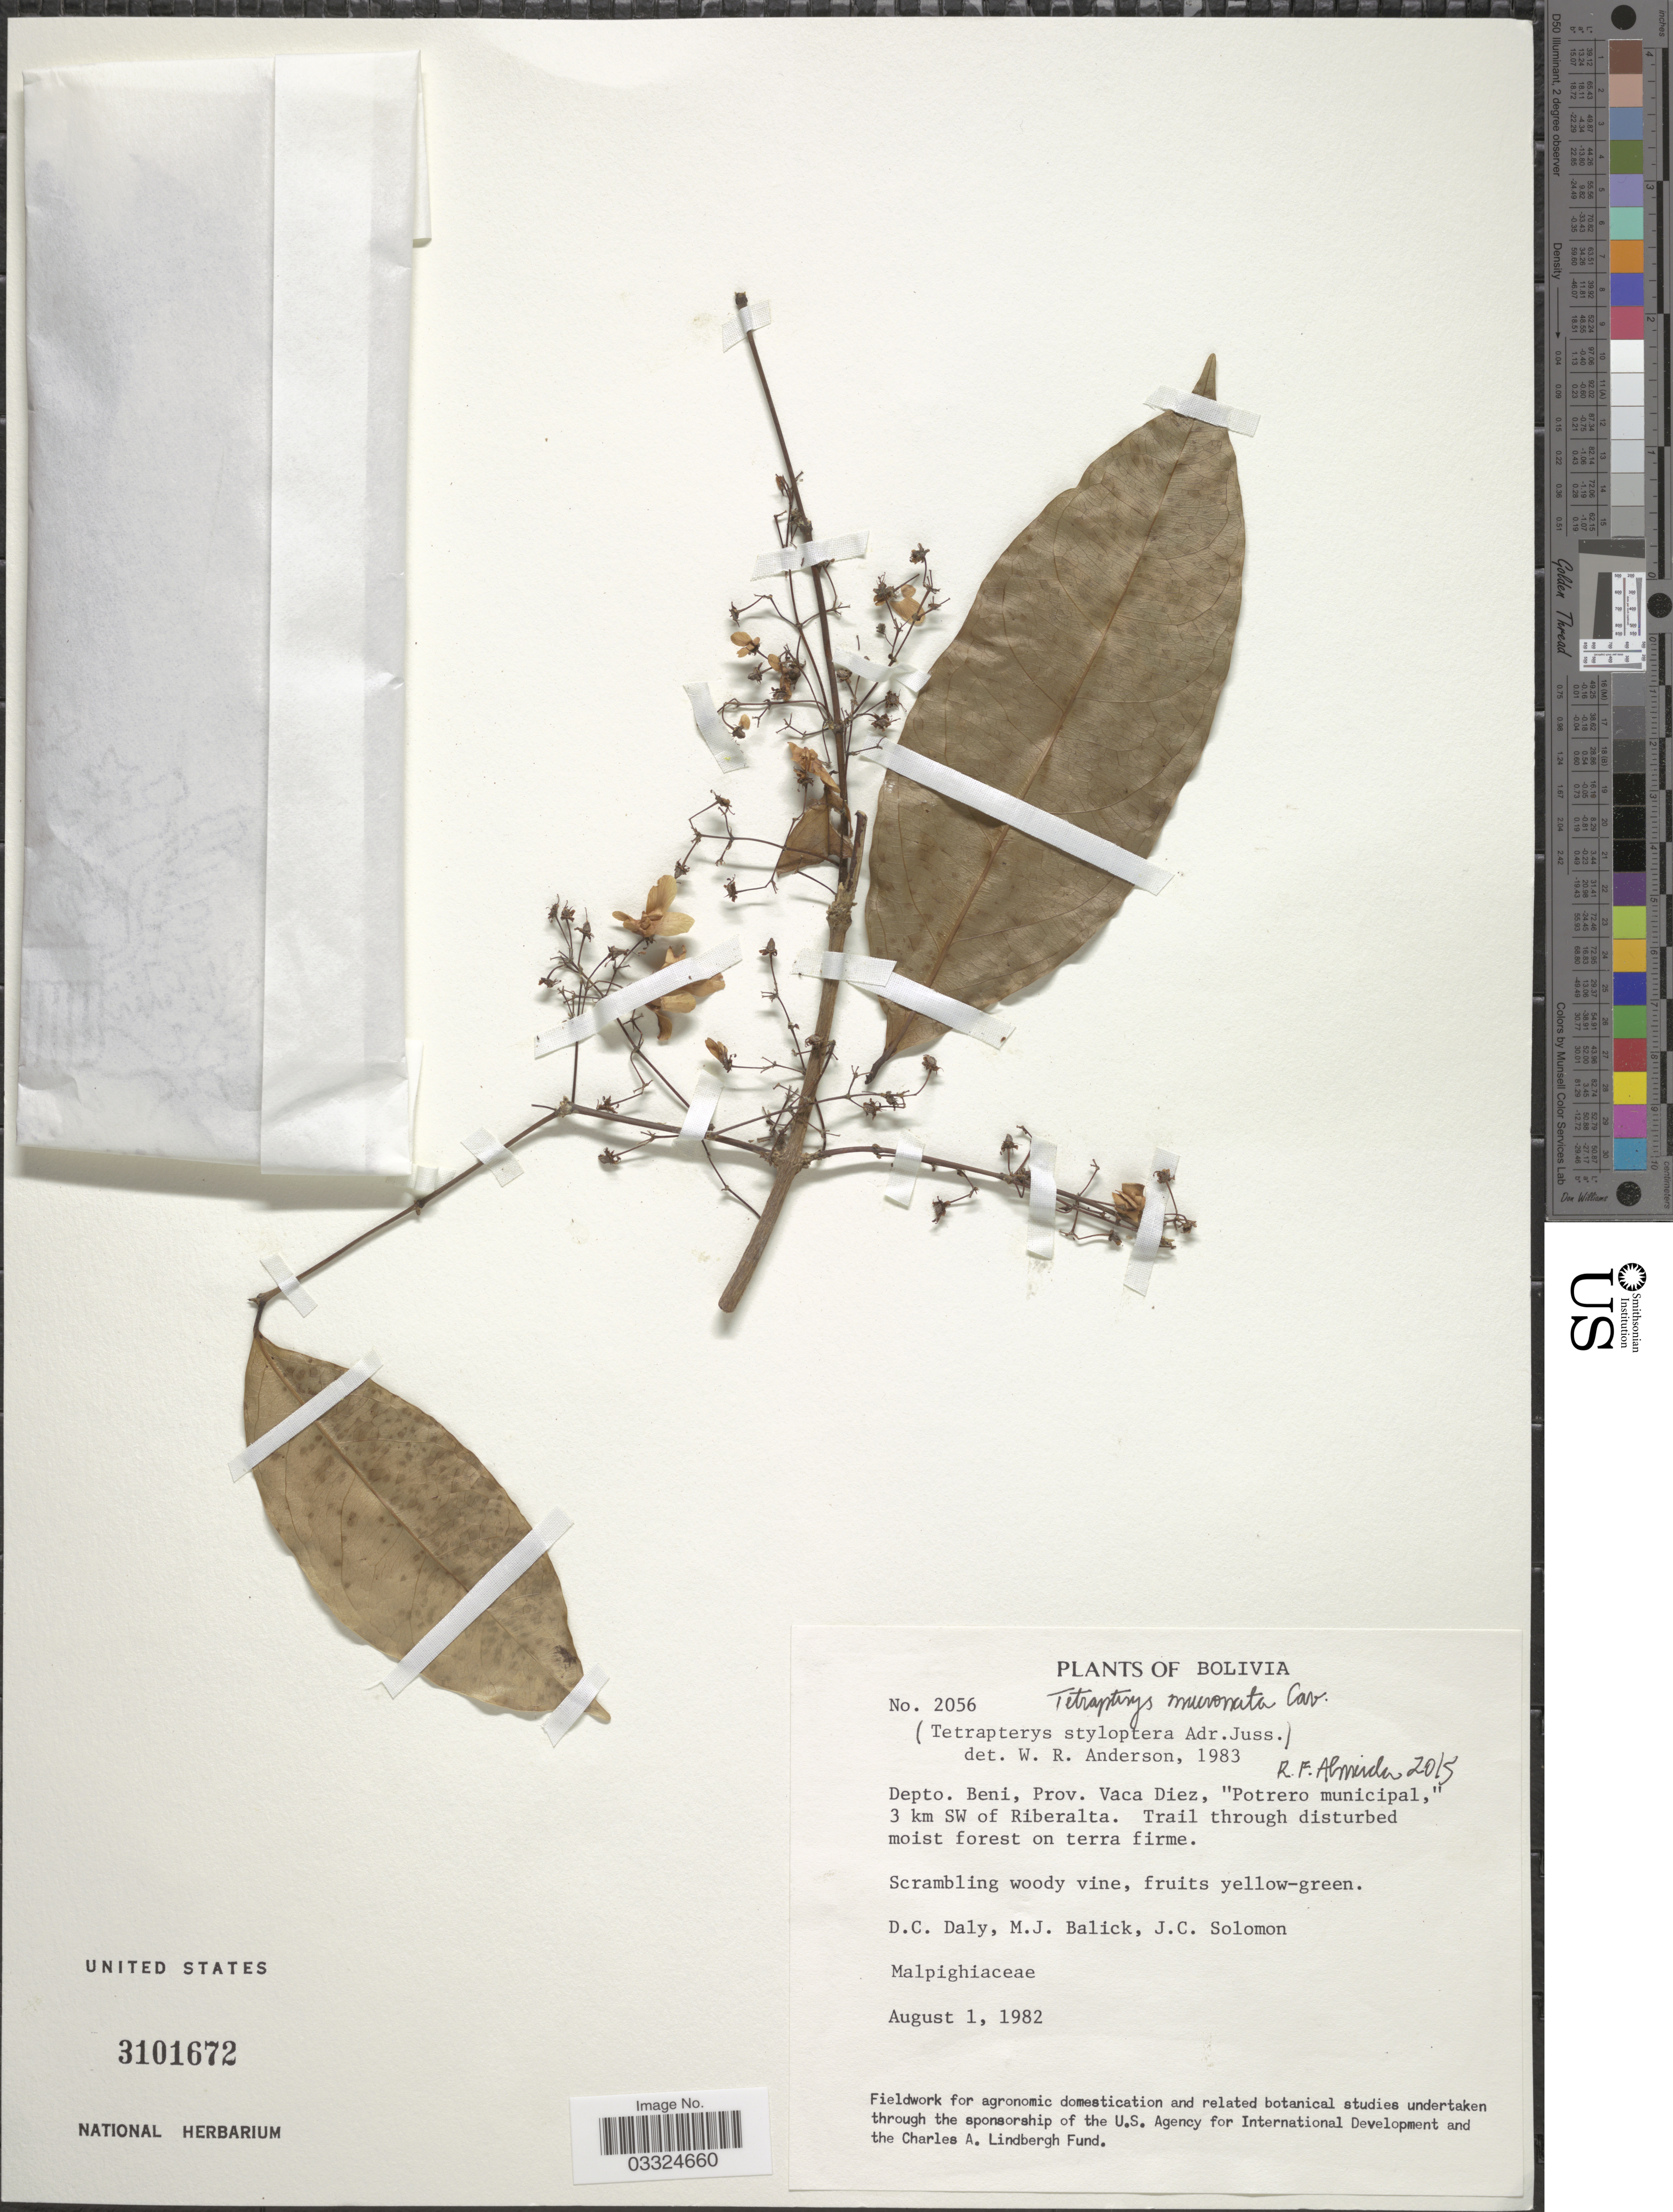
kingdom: Plantae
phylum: Tracheophyta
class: Magnoliopsida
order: Malpighiales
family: Malpighiaceae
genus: Tetrapterys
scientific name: Tetrapterys mucronata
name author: Cav.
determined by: De Almeida, R. F., (HUEFS), Universidade Estadual de Feira de Santana (BRAZIL)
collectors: D. C. Daly, M. J. Balick & J. C. Solomon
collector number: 2056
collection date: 1982-08-01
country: Bolivia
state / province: Beni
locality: Depto. Beni, Prov. Vaca Diez, "Potrero municipal," 3 km SW of Riberalta. Trail through disturbed moist forest on terra firme.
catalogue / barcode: US 3101672